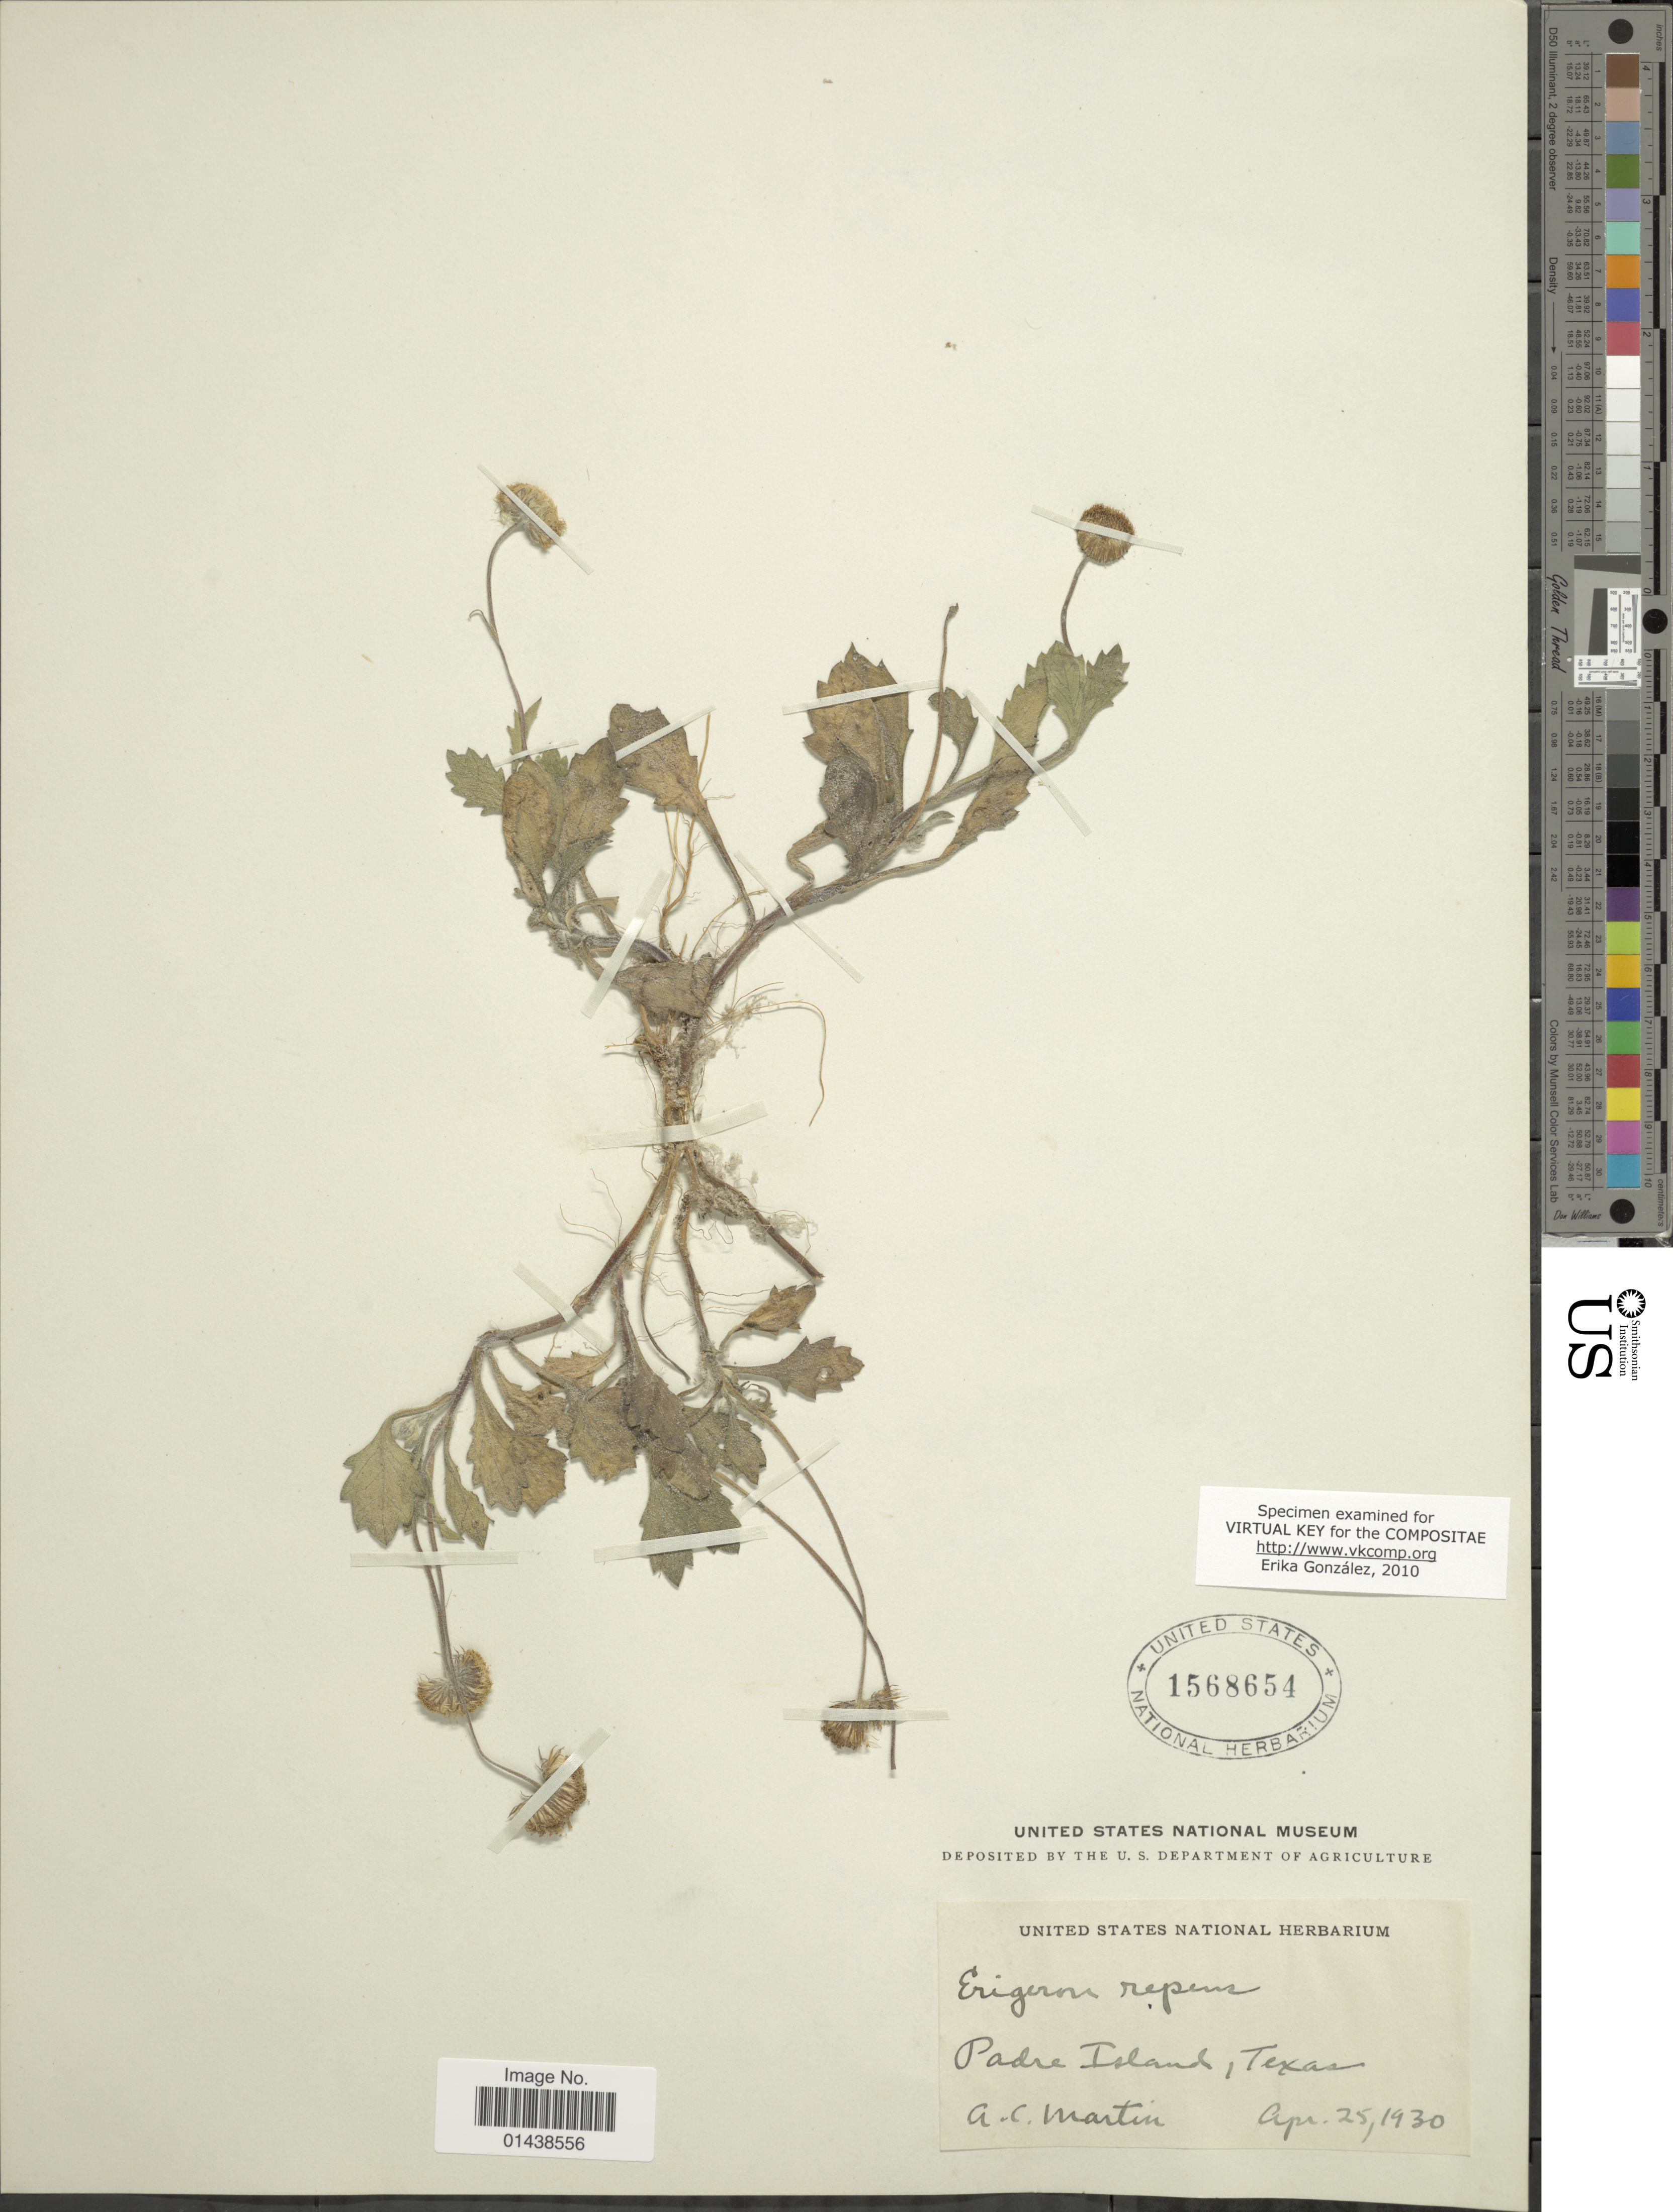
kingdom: Plantae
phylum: Tracheophyta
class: Magnoliopsida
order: Asterales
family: Asteraceae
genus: Erigeron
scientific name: Erigeron myrionactis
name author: Small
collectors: A. C. Martin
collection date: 1930-04-25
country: United States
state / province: Texas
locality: Padre Island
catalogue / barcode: US 1568654